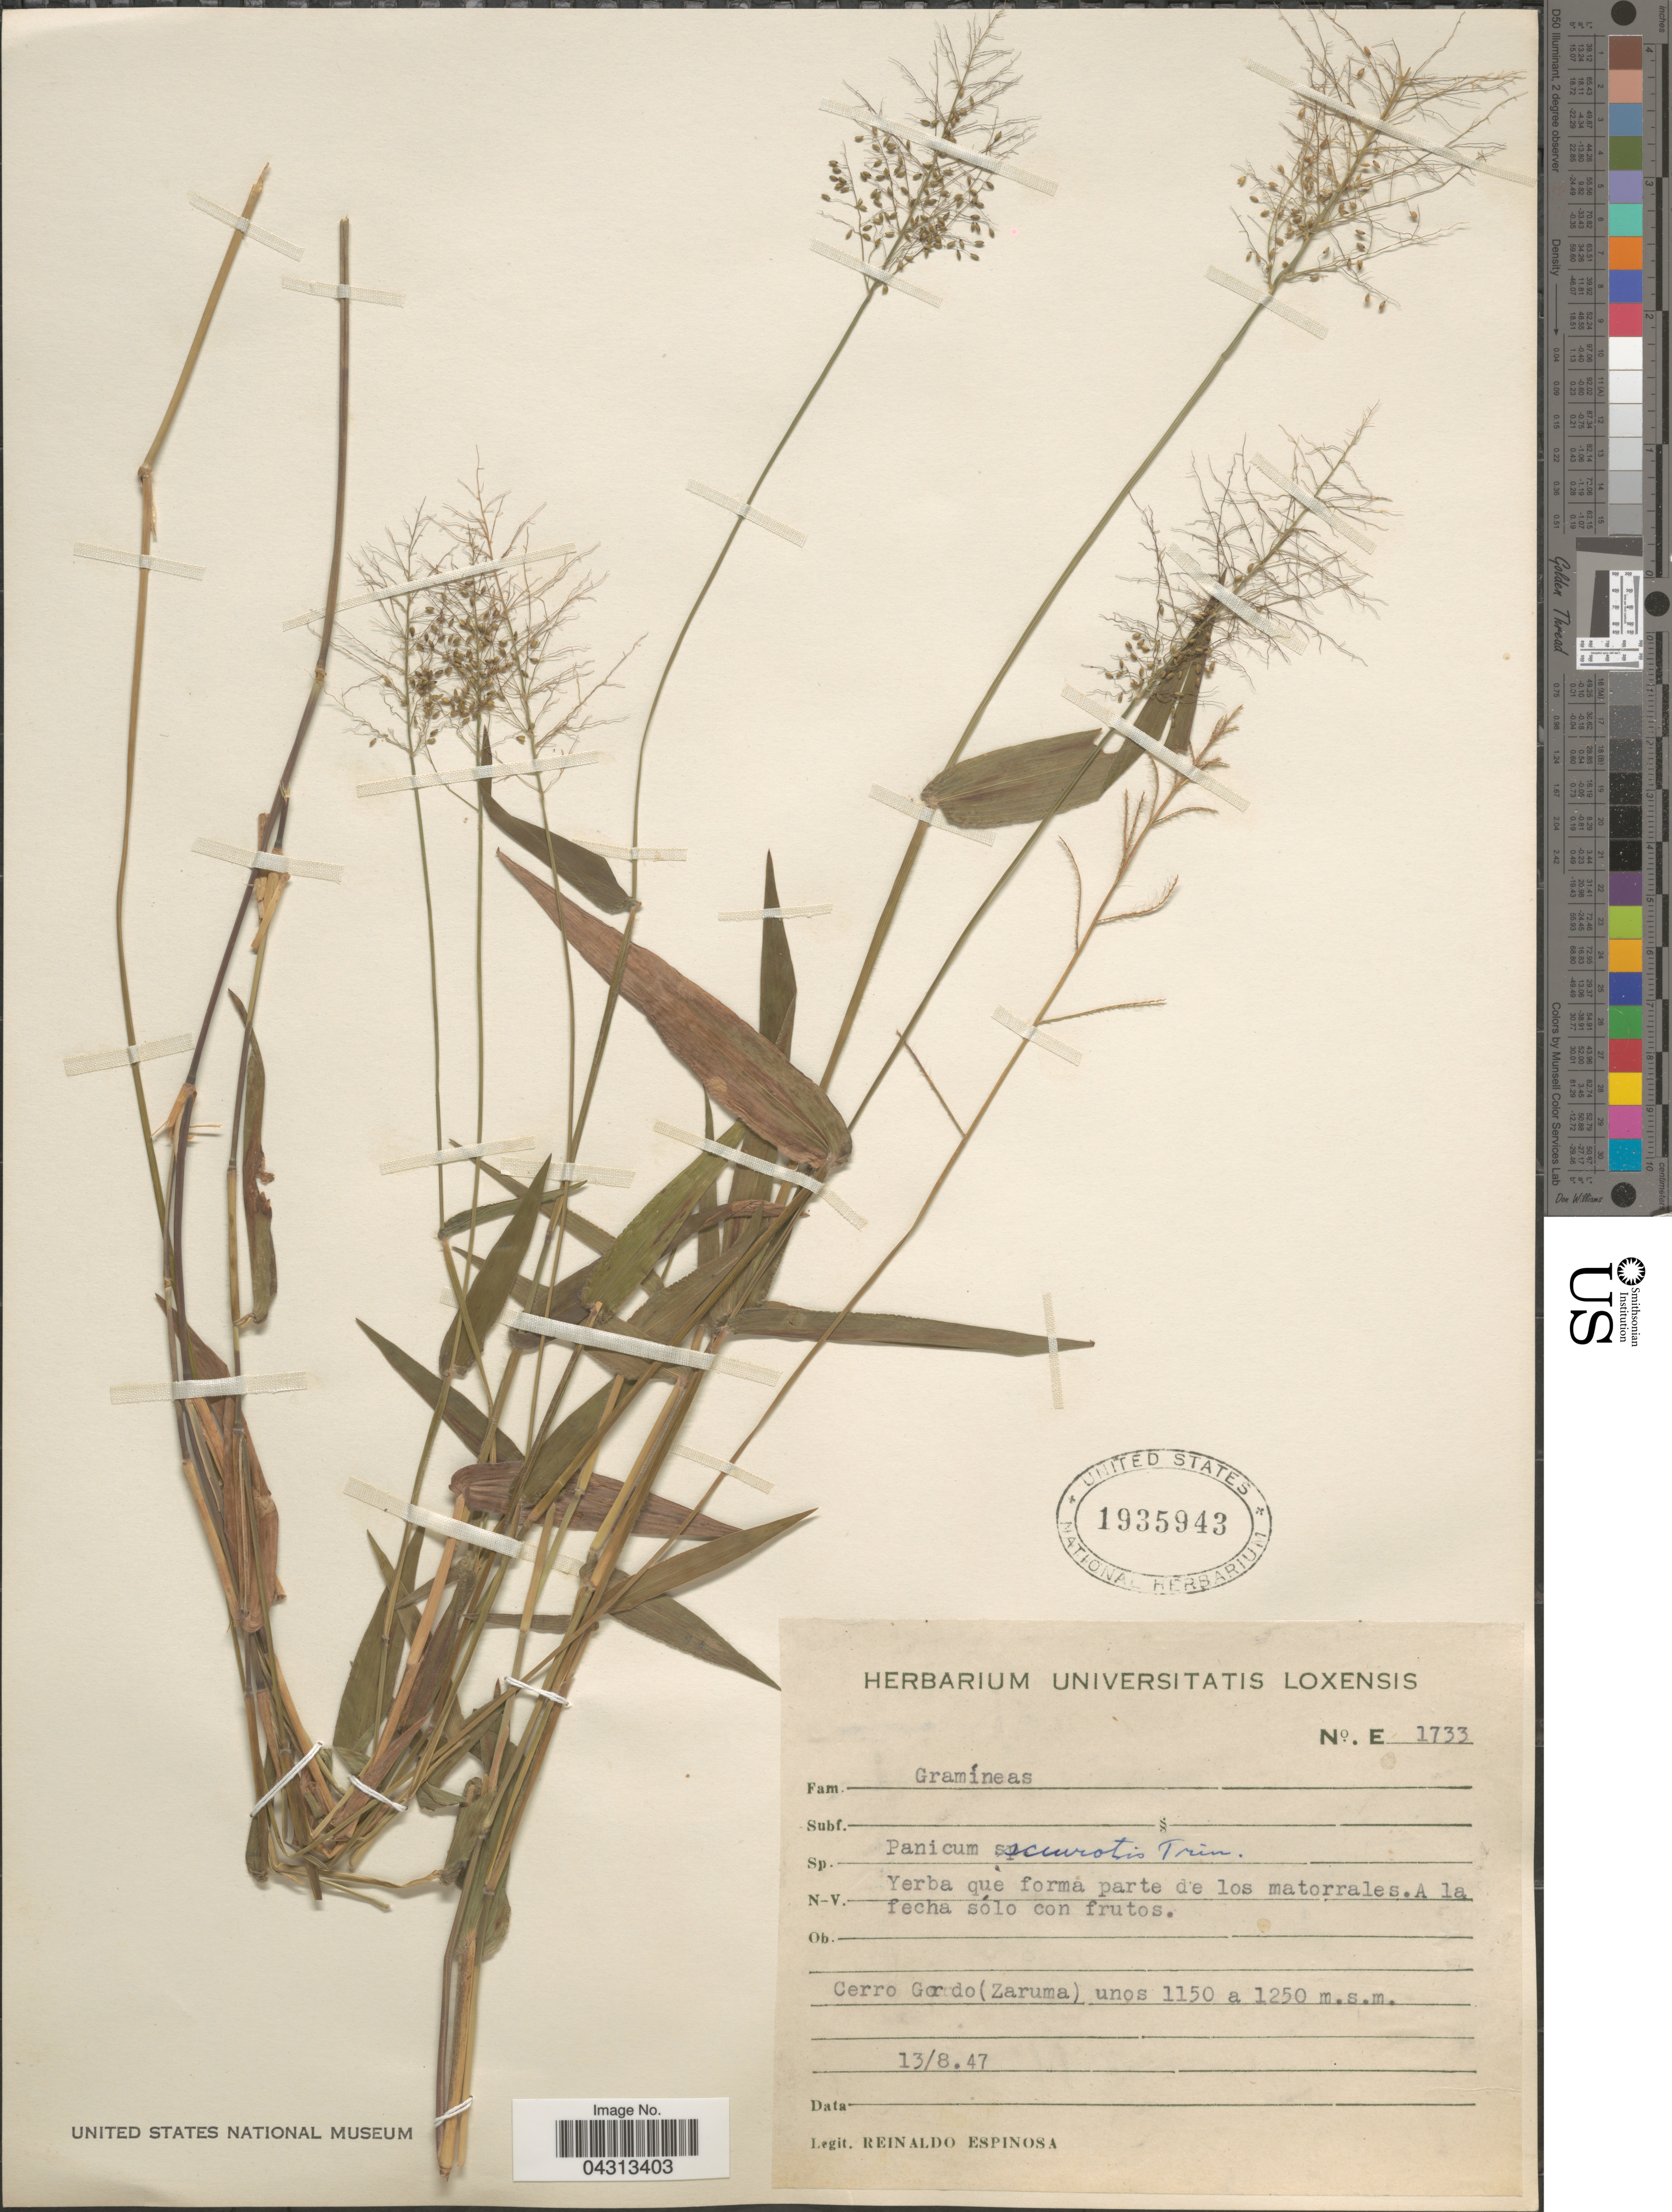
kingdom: Plantae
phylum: Tracheophyta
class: Liliopsida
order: Poales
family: Poaceae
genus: Dichanthelium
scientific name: Dichanthelium viscidellum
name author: (Scribn.) Gould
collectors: R. Espinosa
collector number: E1733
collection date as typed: Transcribed d/m/y: 13/8/47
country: Ecuador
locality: Cerro Gordo (Zaruma).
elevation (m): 1150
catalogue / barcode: US 1935943